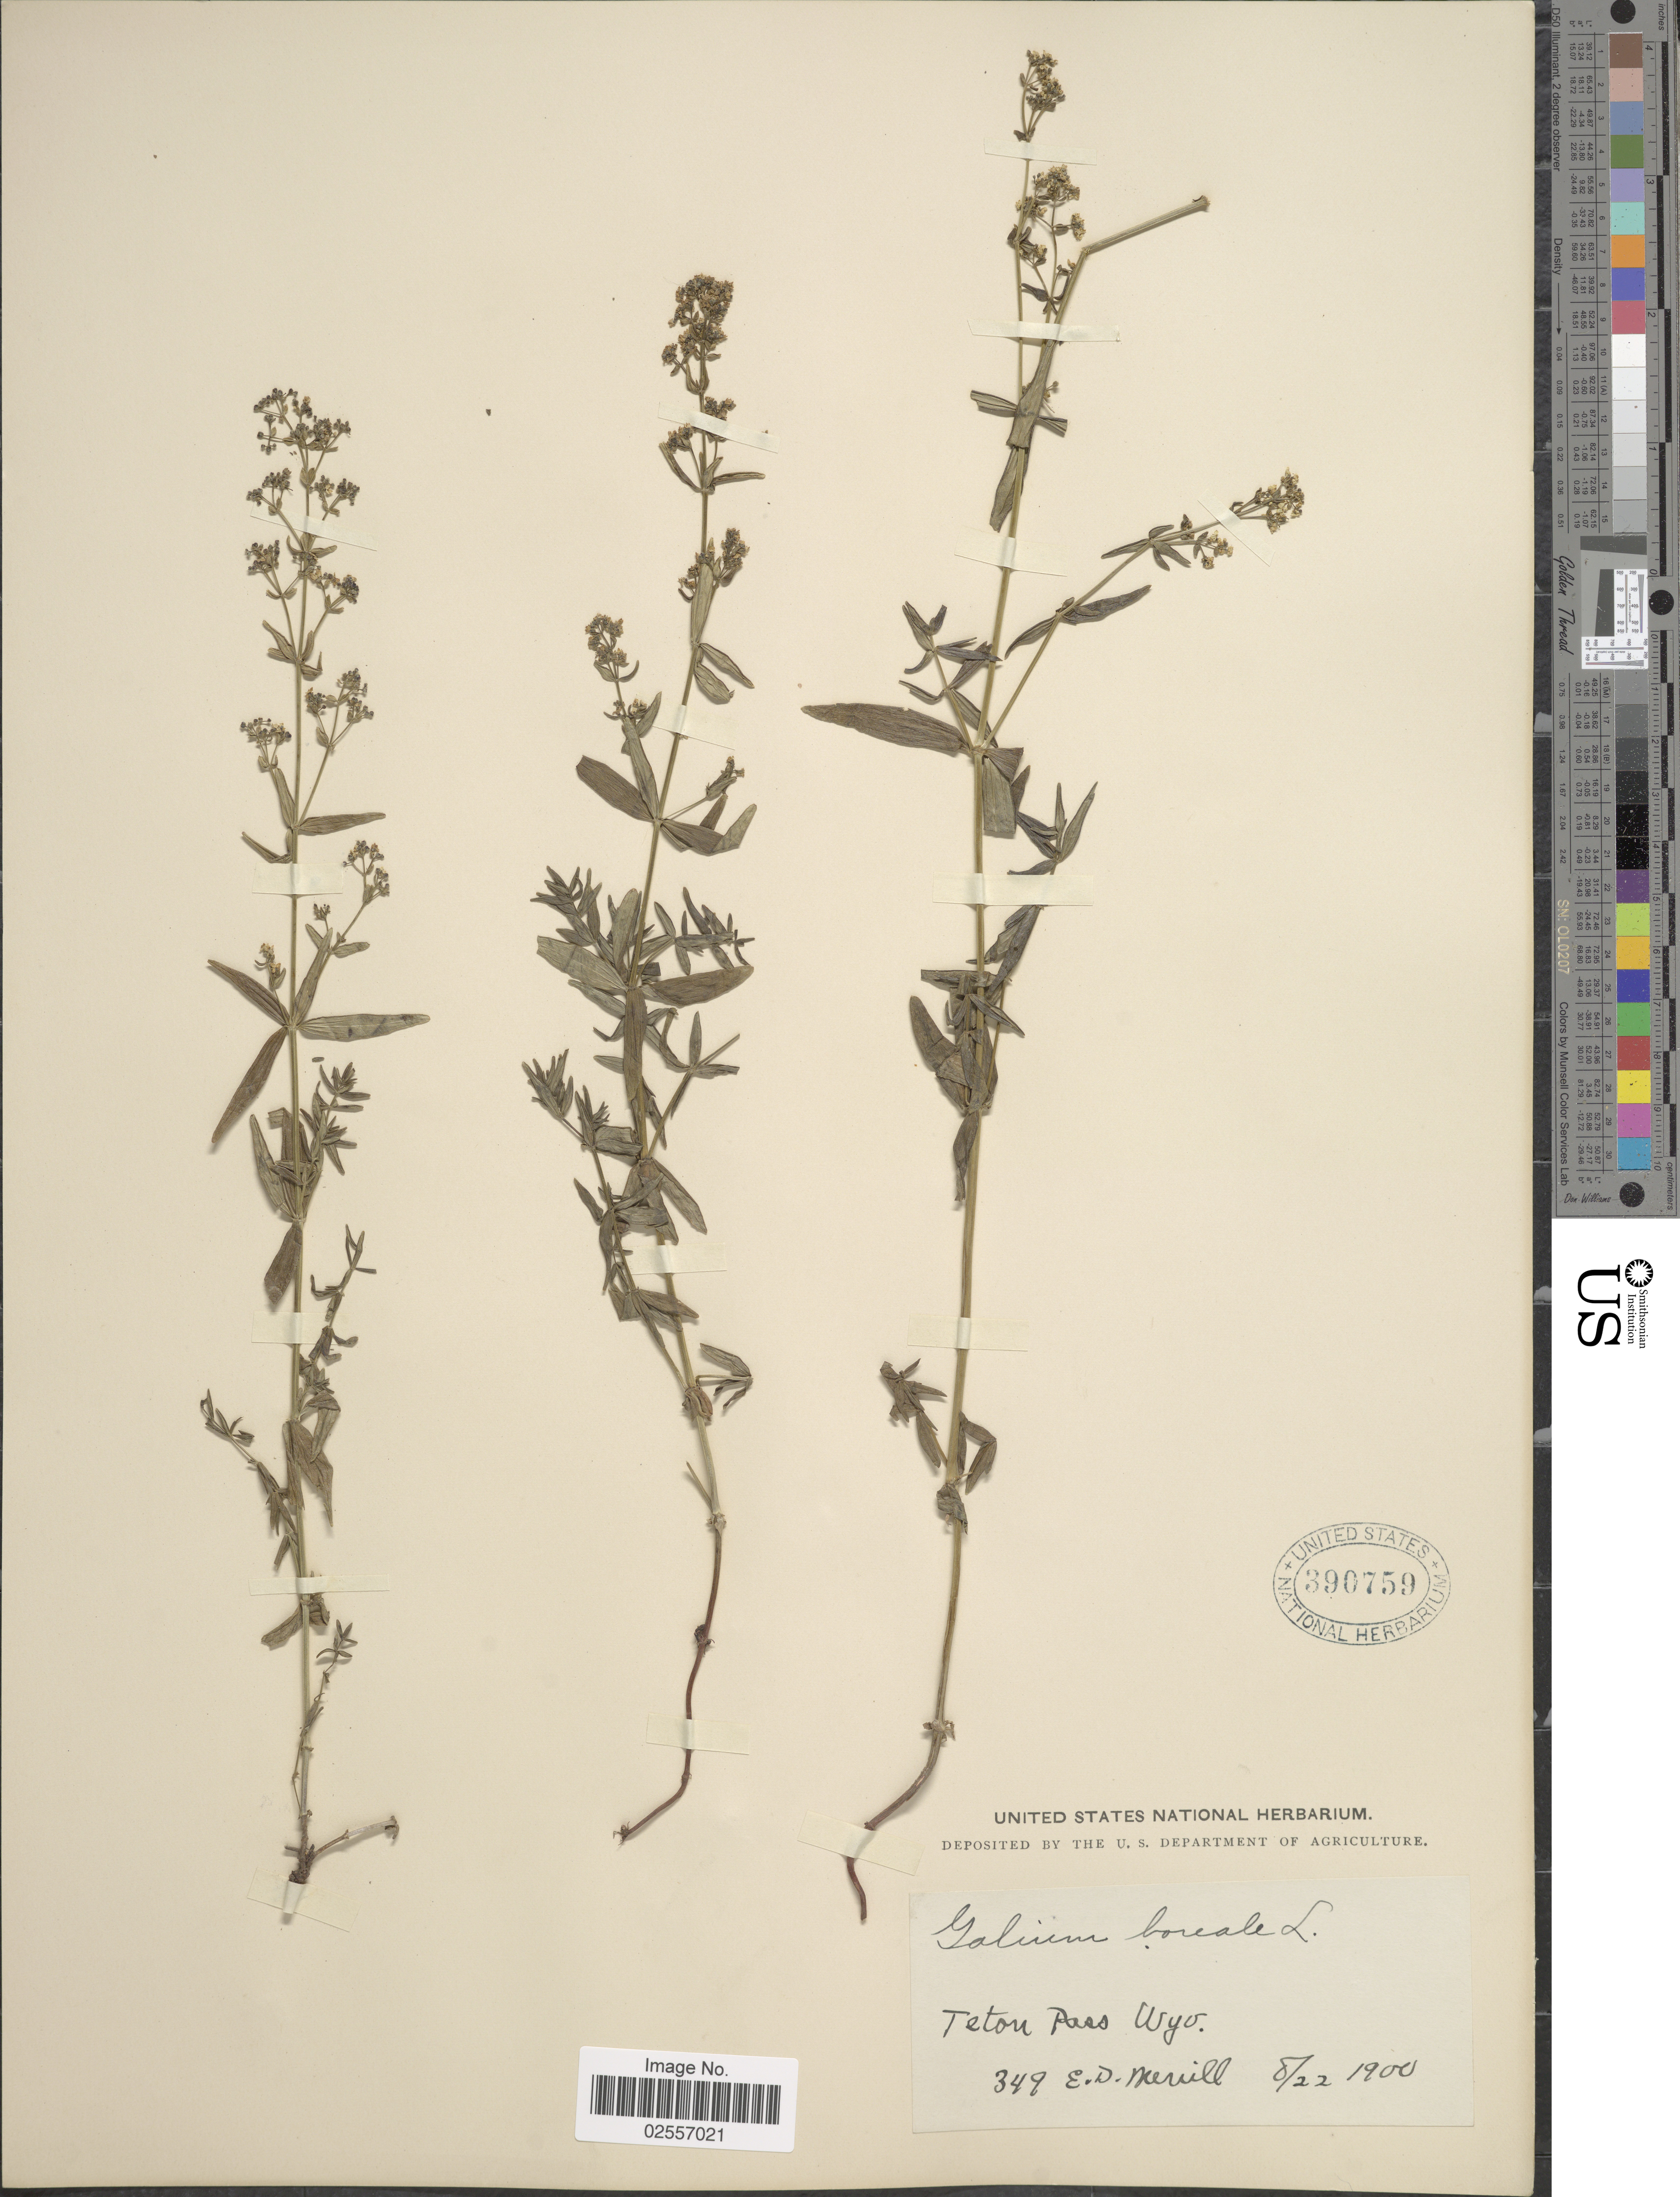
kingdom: Plantae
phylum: Tracheophyta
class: Magnoliopsida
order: Gentianales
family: Rubiaceae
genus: Galium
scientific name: Galium boreale L.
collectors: E. D. Merrill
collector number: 349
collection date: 1900-08-22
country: United States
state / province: Wyoming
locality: Teton Pass, Wyo.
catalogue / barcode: US 390759